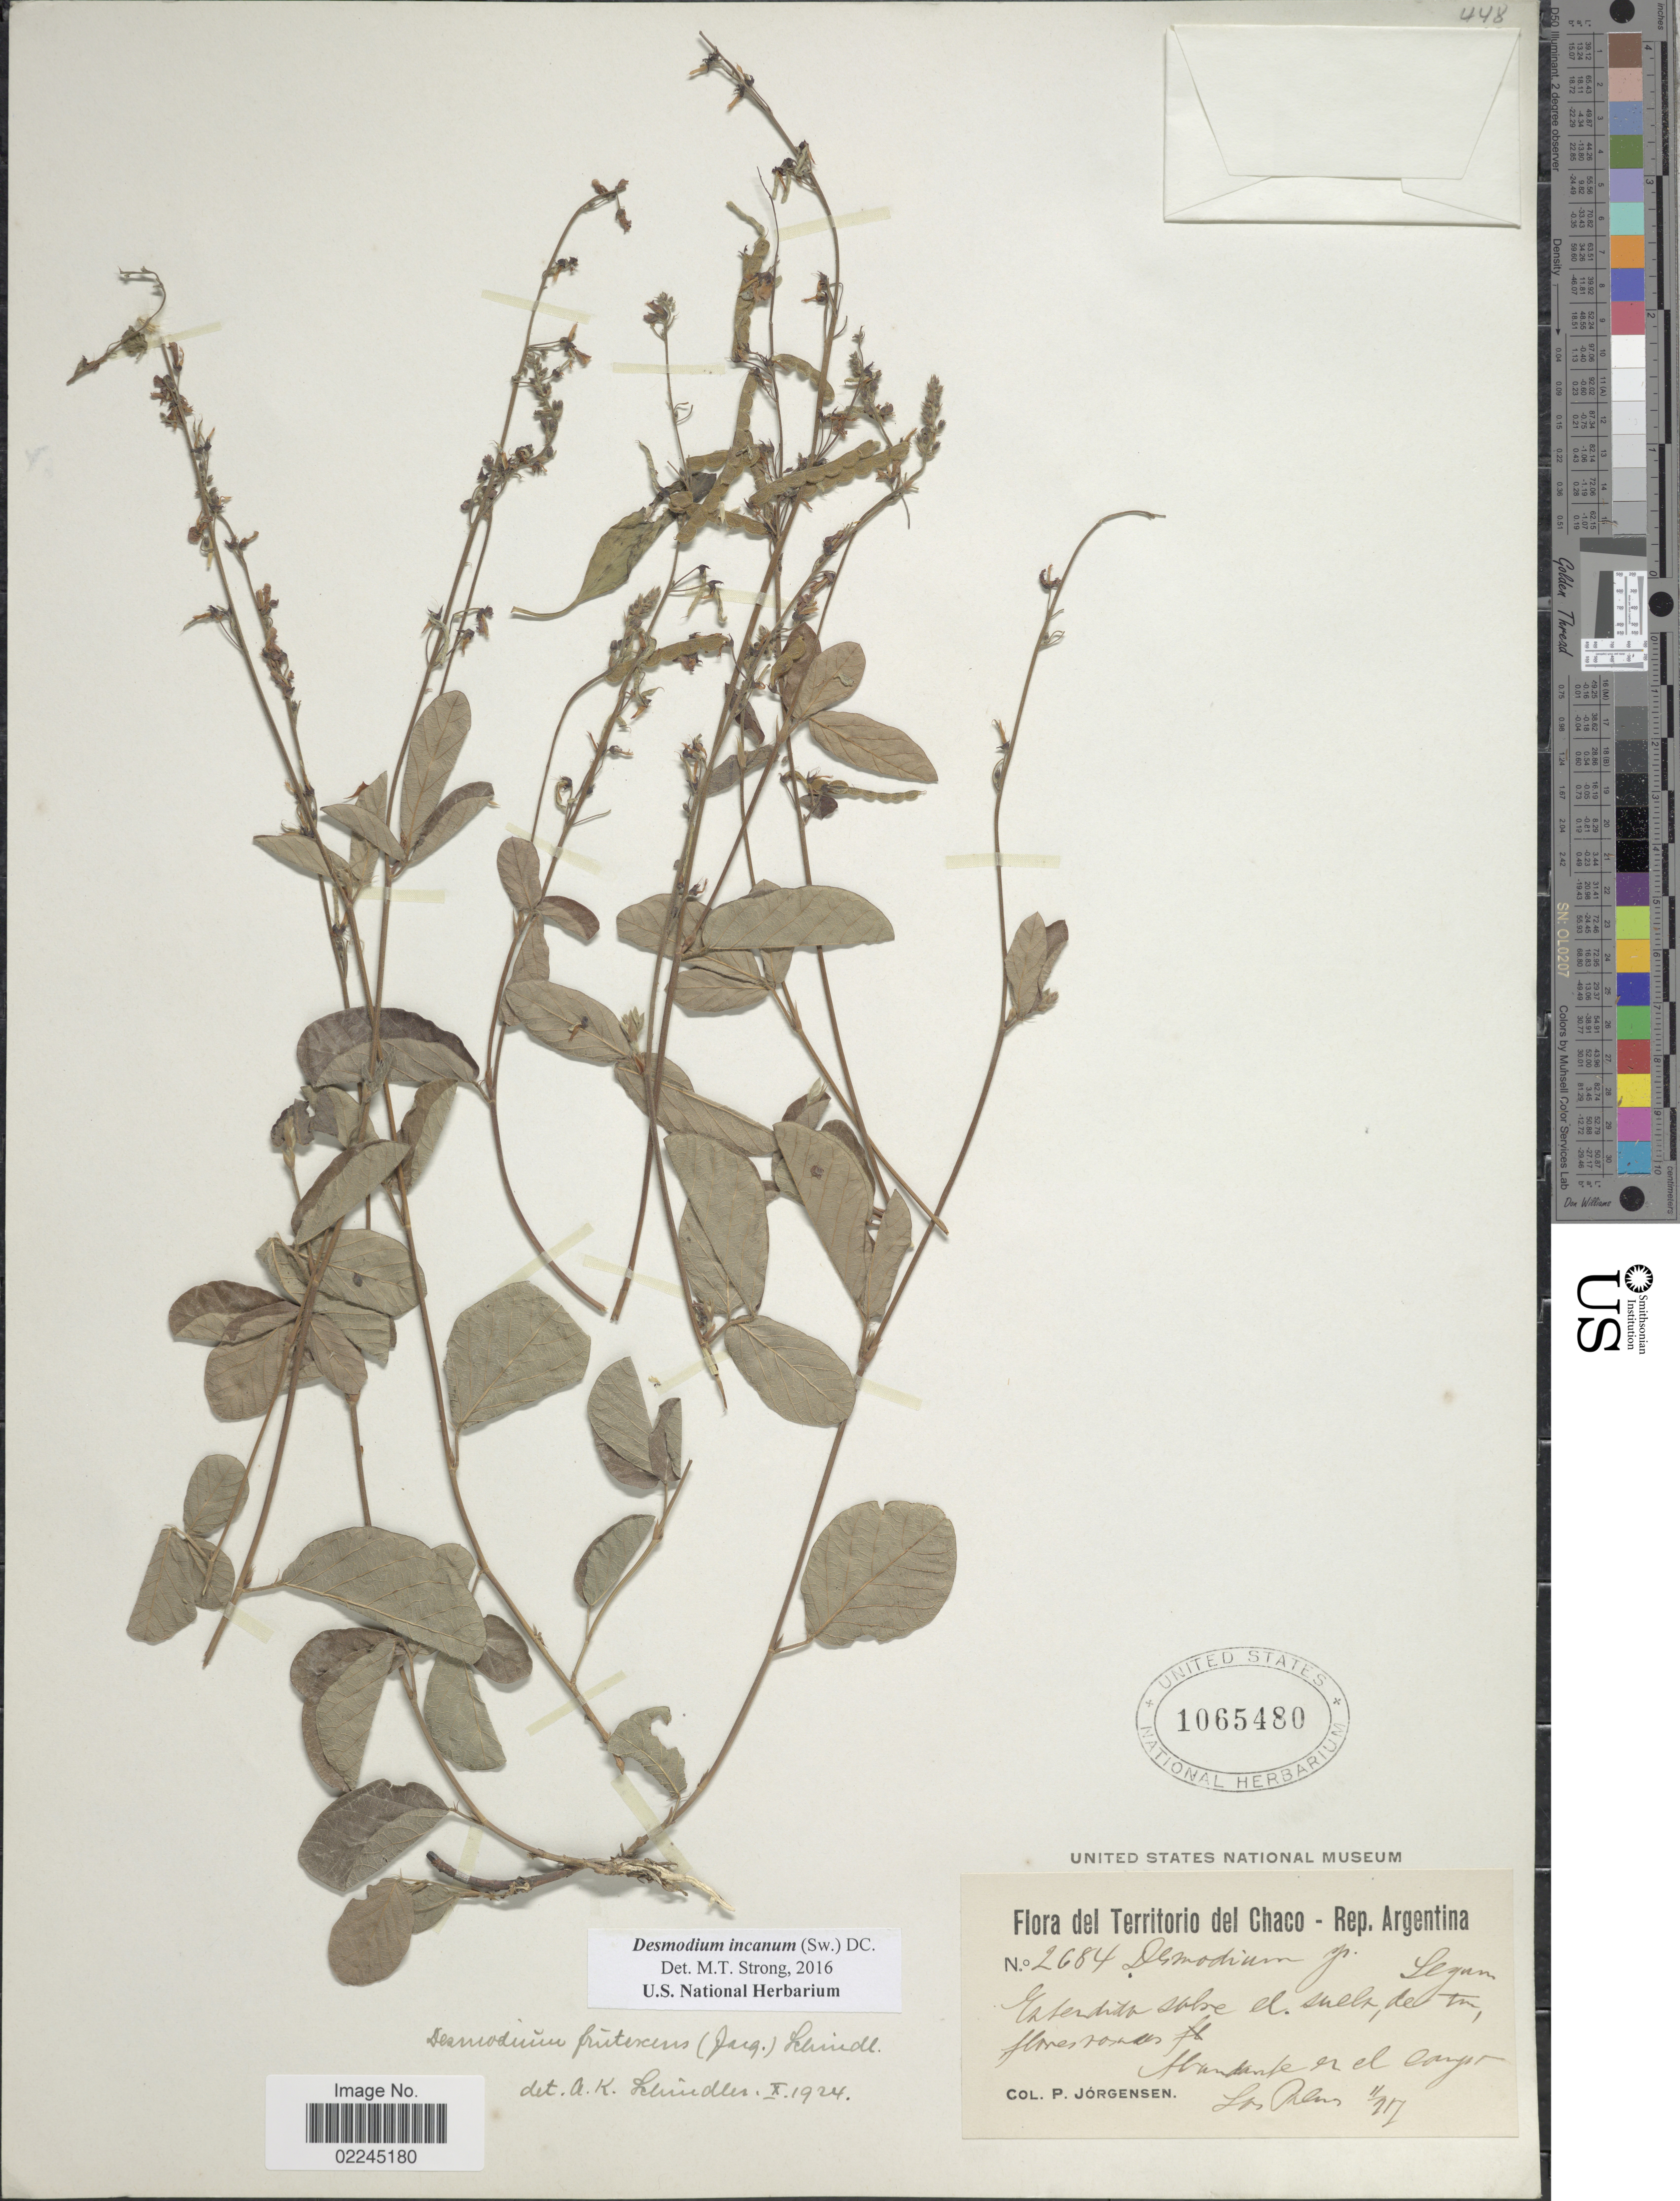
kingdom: Plantae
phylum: Tracheophyta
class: Magnoliopsida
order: Fabales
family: Fabaceae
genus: Desmodium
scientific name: Desmodium incanum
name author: (Sw.) DC.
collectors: P. Jörgensen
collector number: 2684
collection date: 1917-11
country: Argentina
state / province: Chaco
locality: Territorio del Chaco - Rep. Argentina. Abundante en el Canyon.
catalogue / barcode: US 1065480